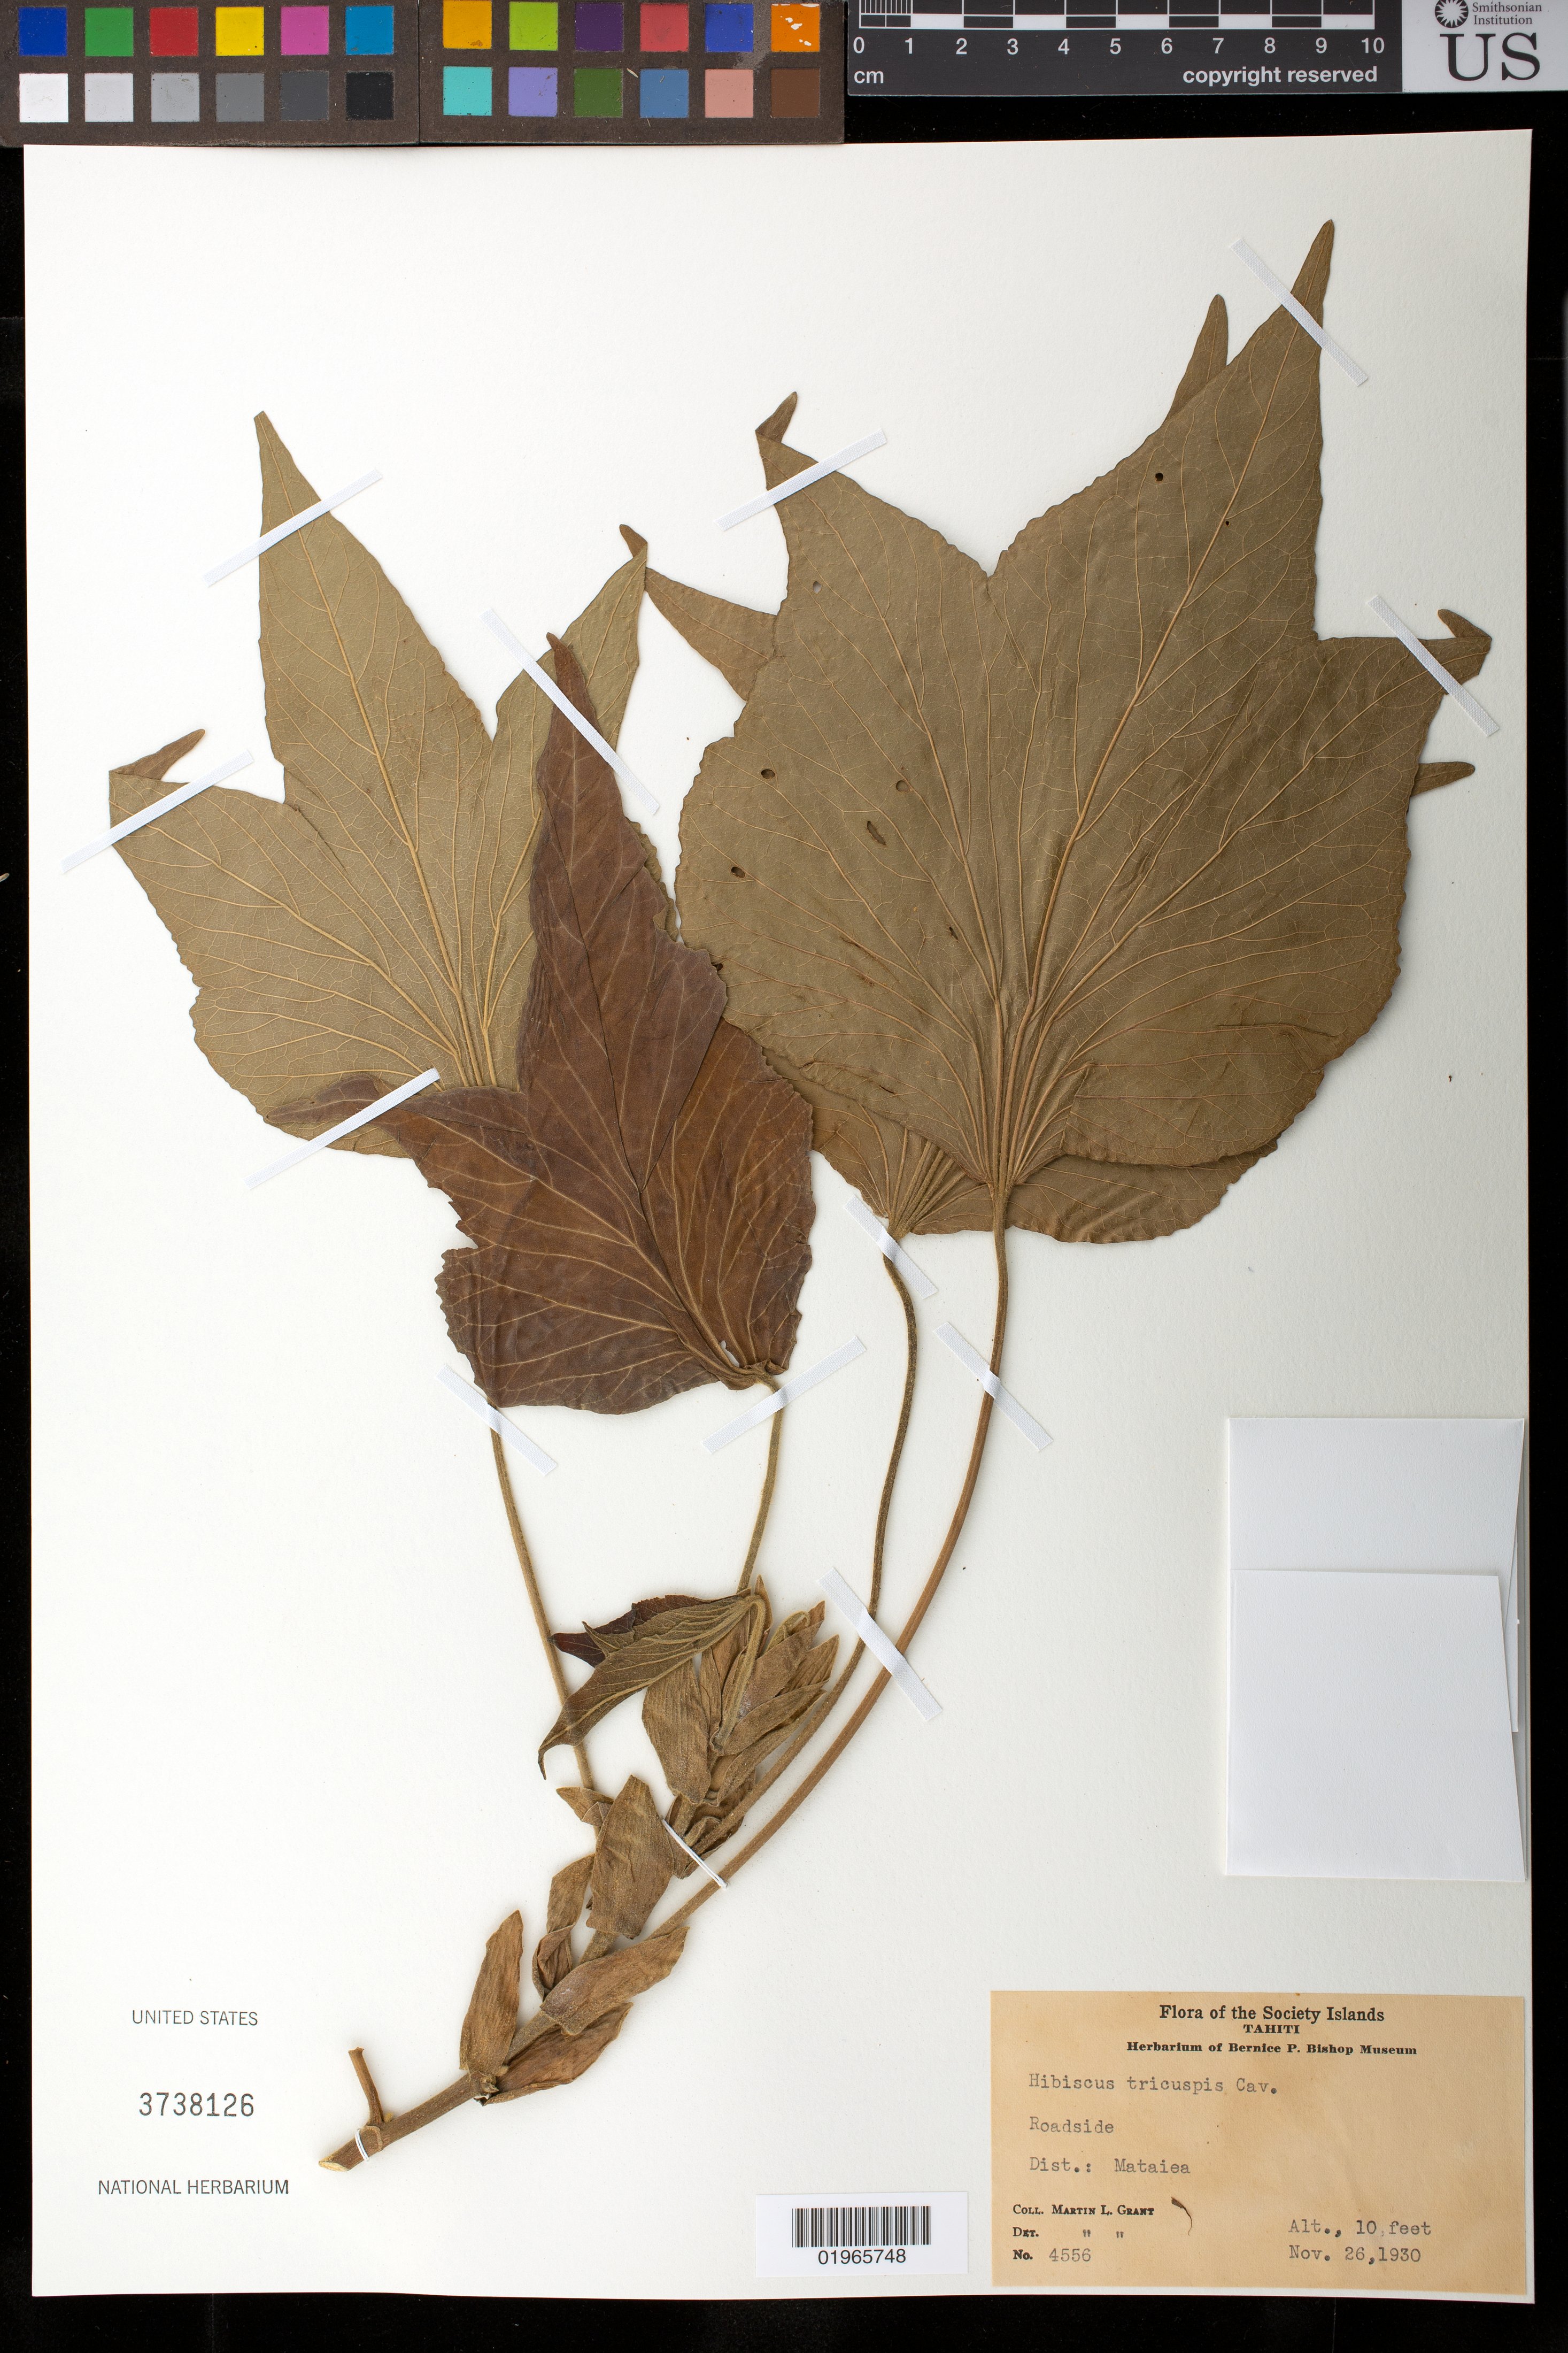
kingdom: Plantae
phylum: Tracheophyta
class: Magnoliopsida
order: Malvales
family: Malvaceae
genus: Talipariti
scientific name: Talipariti tiliaceum var. tiliaceum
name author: (L.) Fryxell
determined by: Dorr, Laurence J., Curator (BOT), Smithsonian Institution - National Museum of Natural History (UNITED STATES)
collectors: M. L. Grant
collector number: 4556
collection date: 1930-11-26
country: French Polynesia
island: Tahiti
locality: Dist: Mataiea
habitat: Roadside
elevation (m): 3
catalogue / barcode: US 3738126